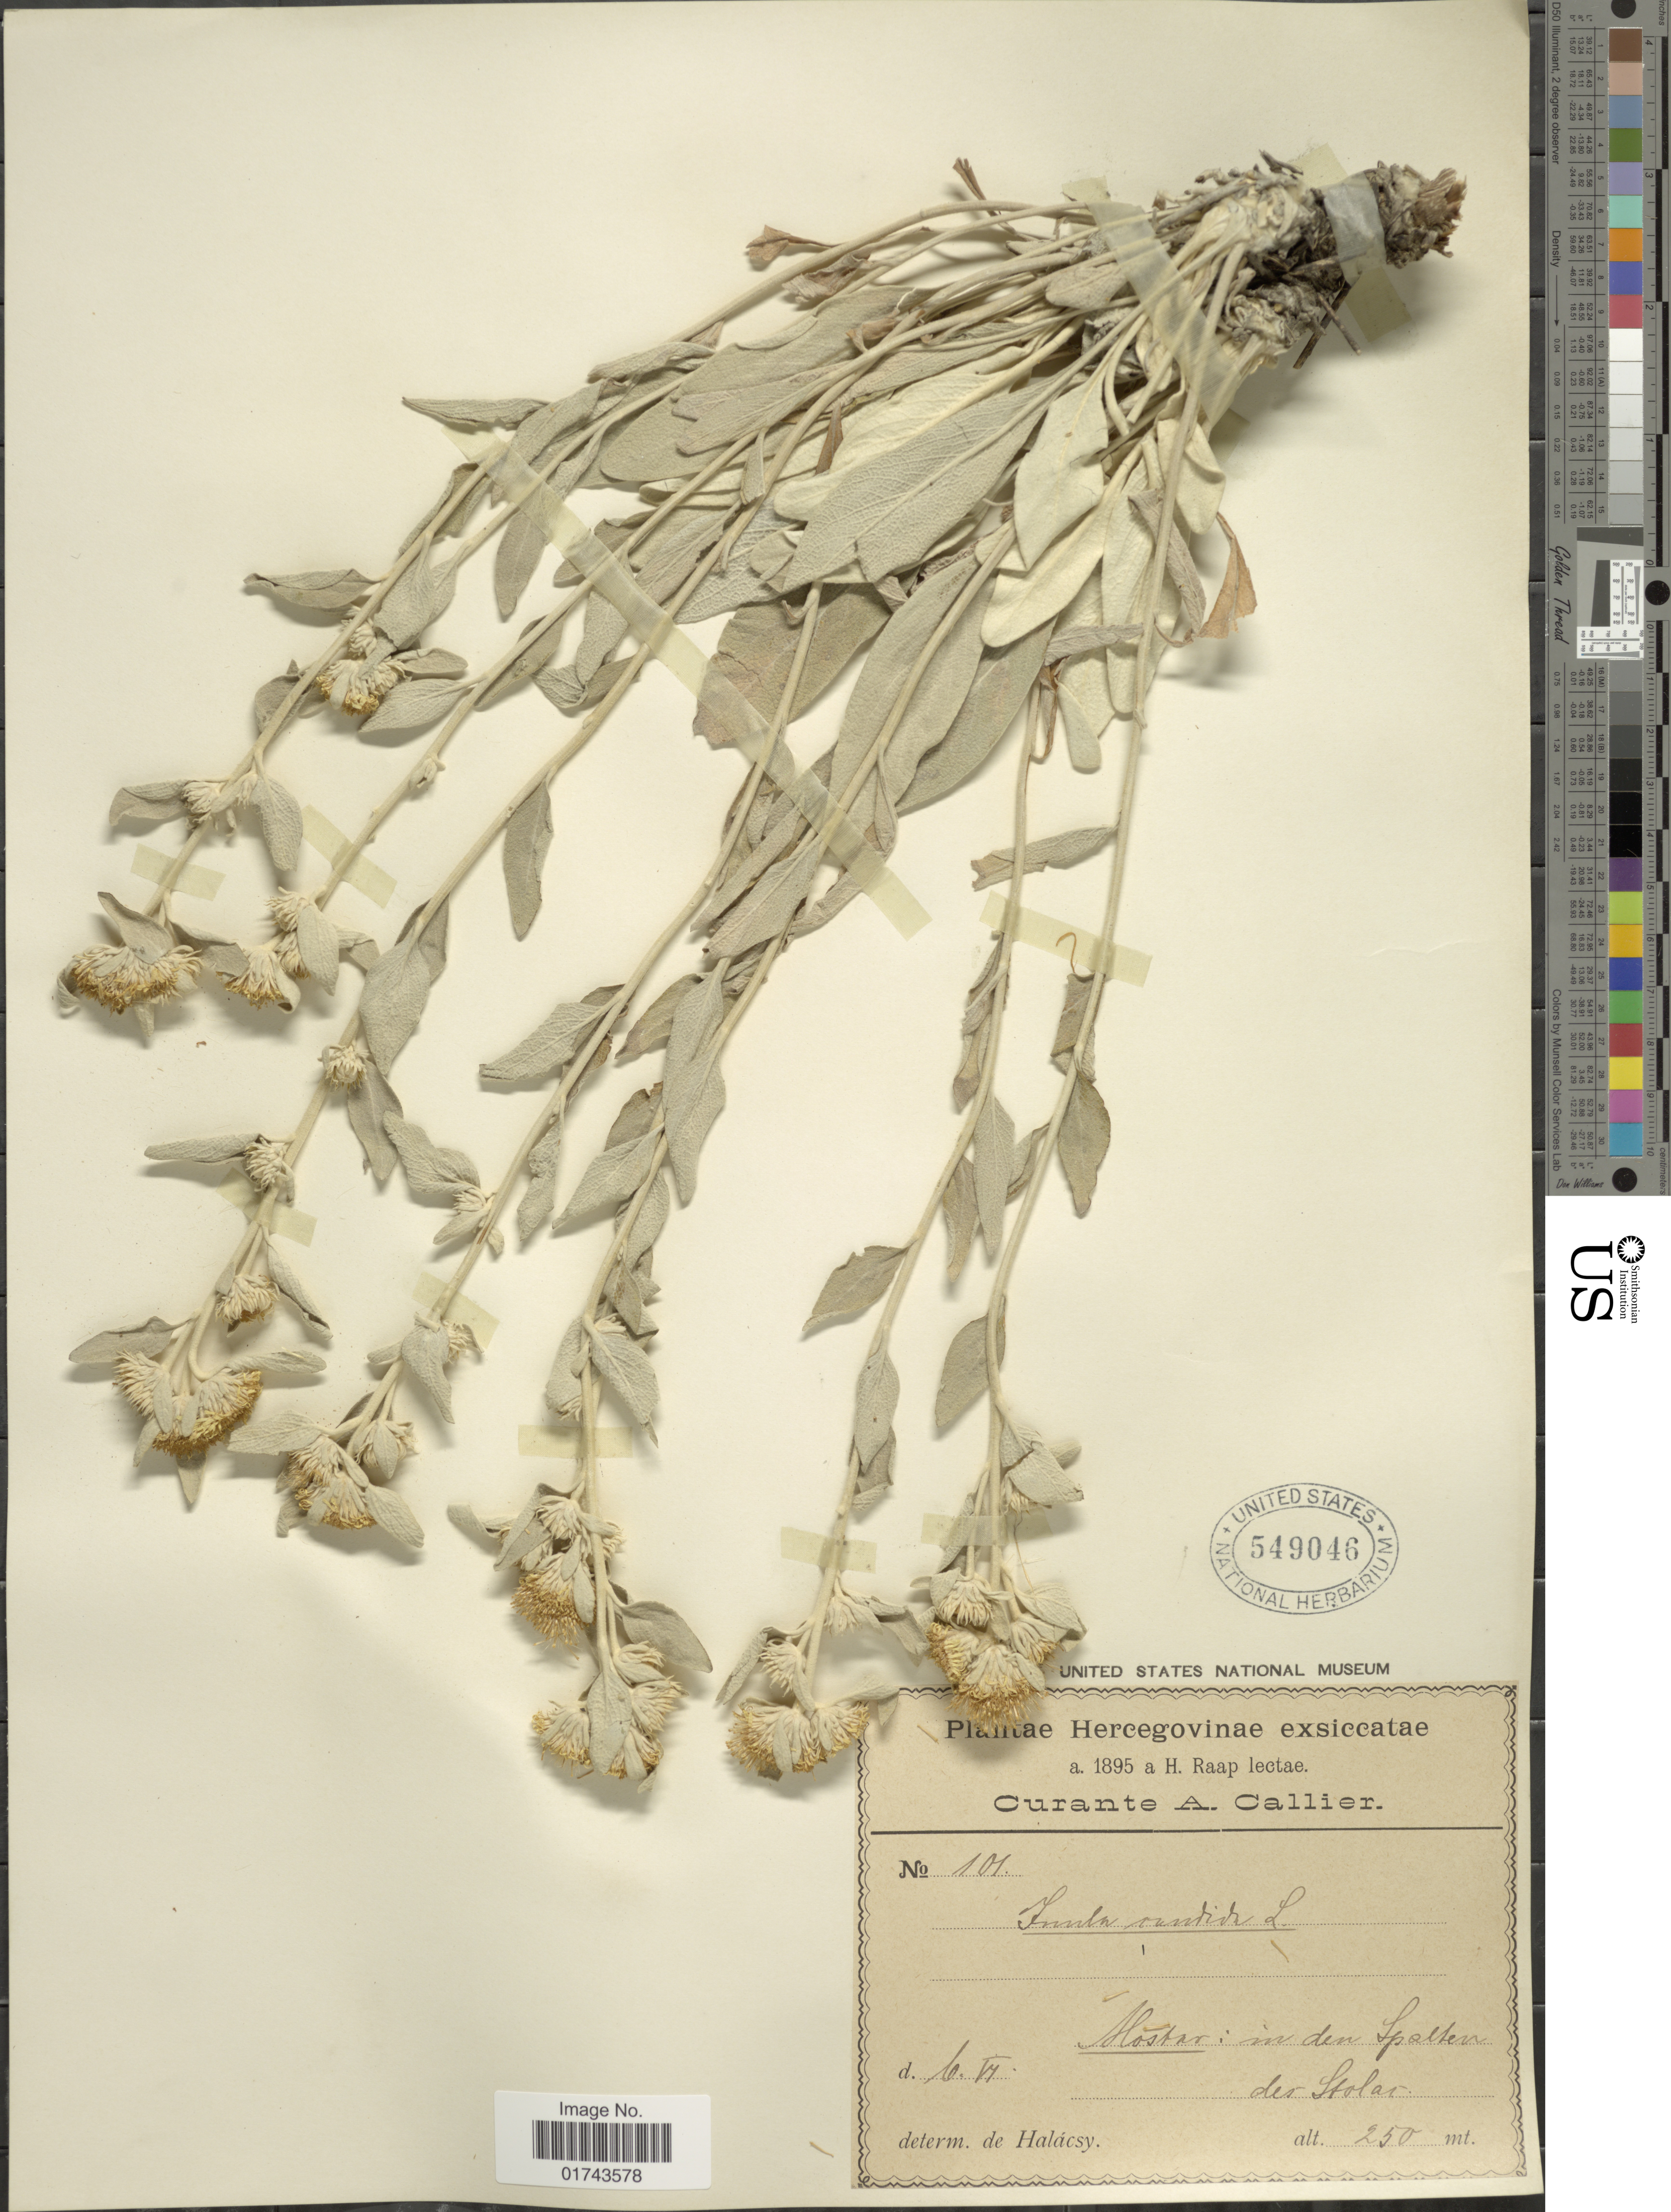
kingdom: Plantae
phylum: Tracheophyta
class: Magnoliopsida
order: Asterales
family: Asteraceae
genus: Inula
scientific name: Inula candida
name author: (L.) Cass.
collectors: C. A. Callier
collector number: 101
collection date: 1895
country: Bosnia and Herzegovina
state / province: Federation of B&H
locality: Hostar: in dem Spolten der Stolar [interpreted] Stolac.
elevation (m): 250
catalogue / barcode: US 549046